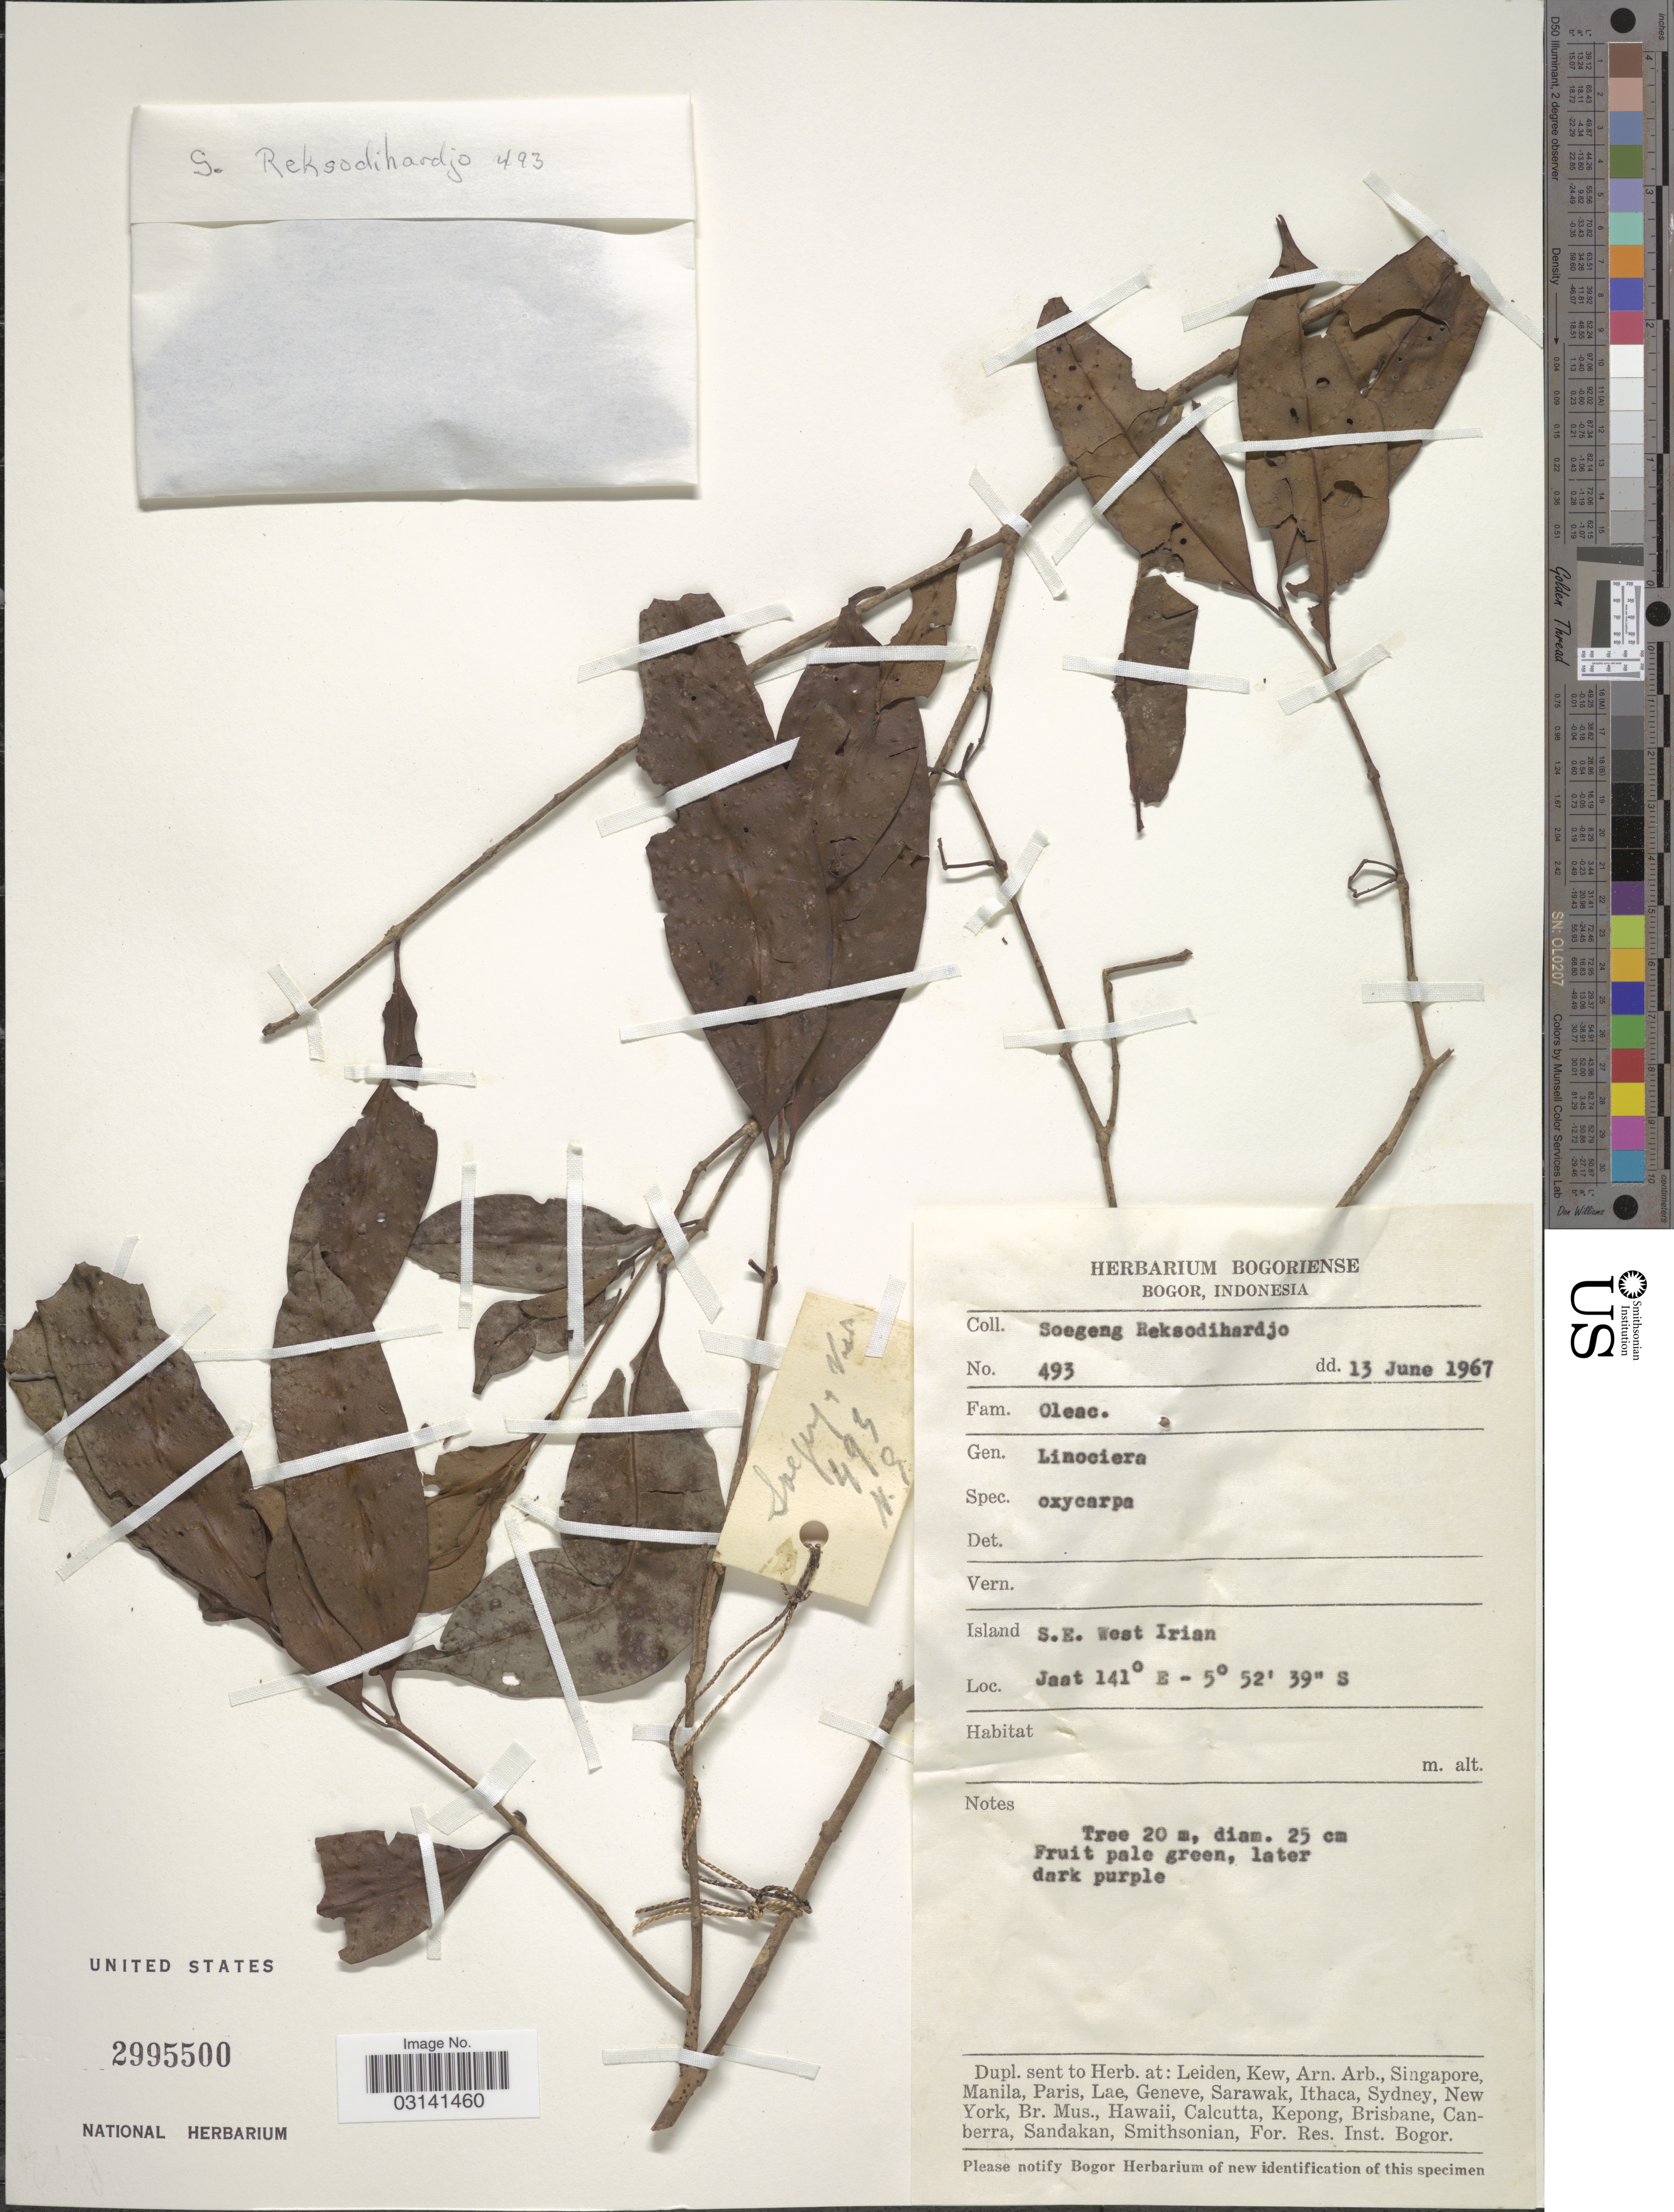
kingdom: Plantae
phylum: Tracheophyta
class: Magnoliopsida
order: Lamiales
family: Oleaceae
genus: Linociera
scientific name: Linociera oxycarpa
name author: Lingelsh.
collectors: S. Reksodihardjo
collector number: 493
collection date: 1967-06-13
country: Indonesia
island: New Guinea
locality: S.E. West Irian. Jaat.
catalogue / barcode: US 2995500